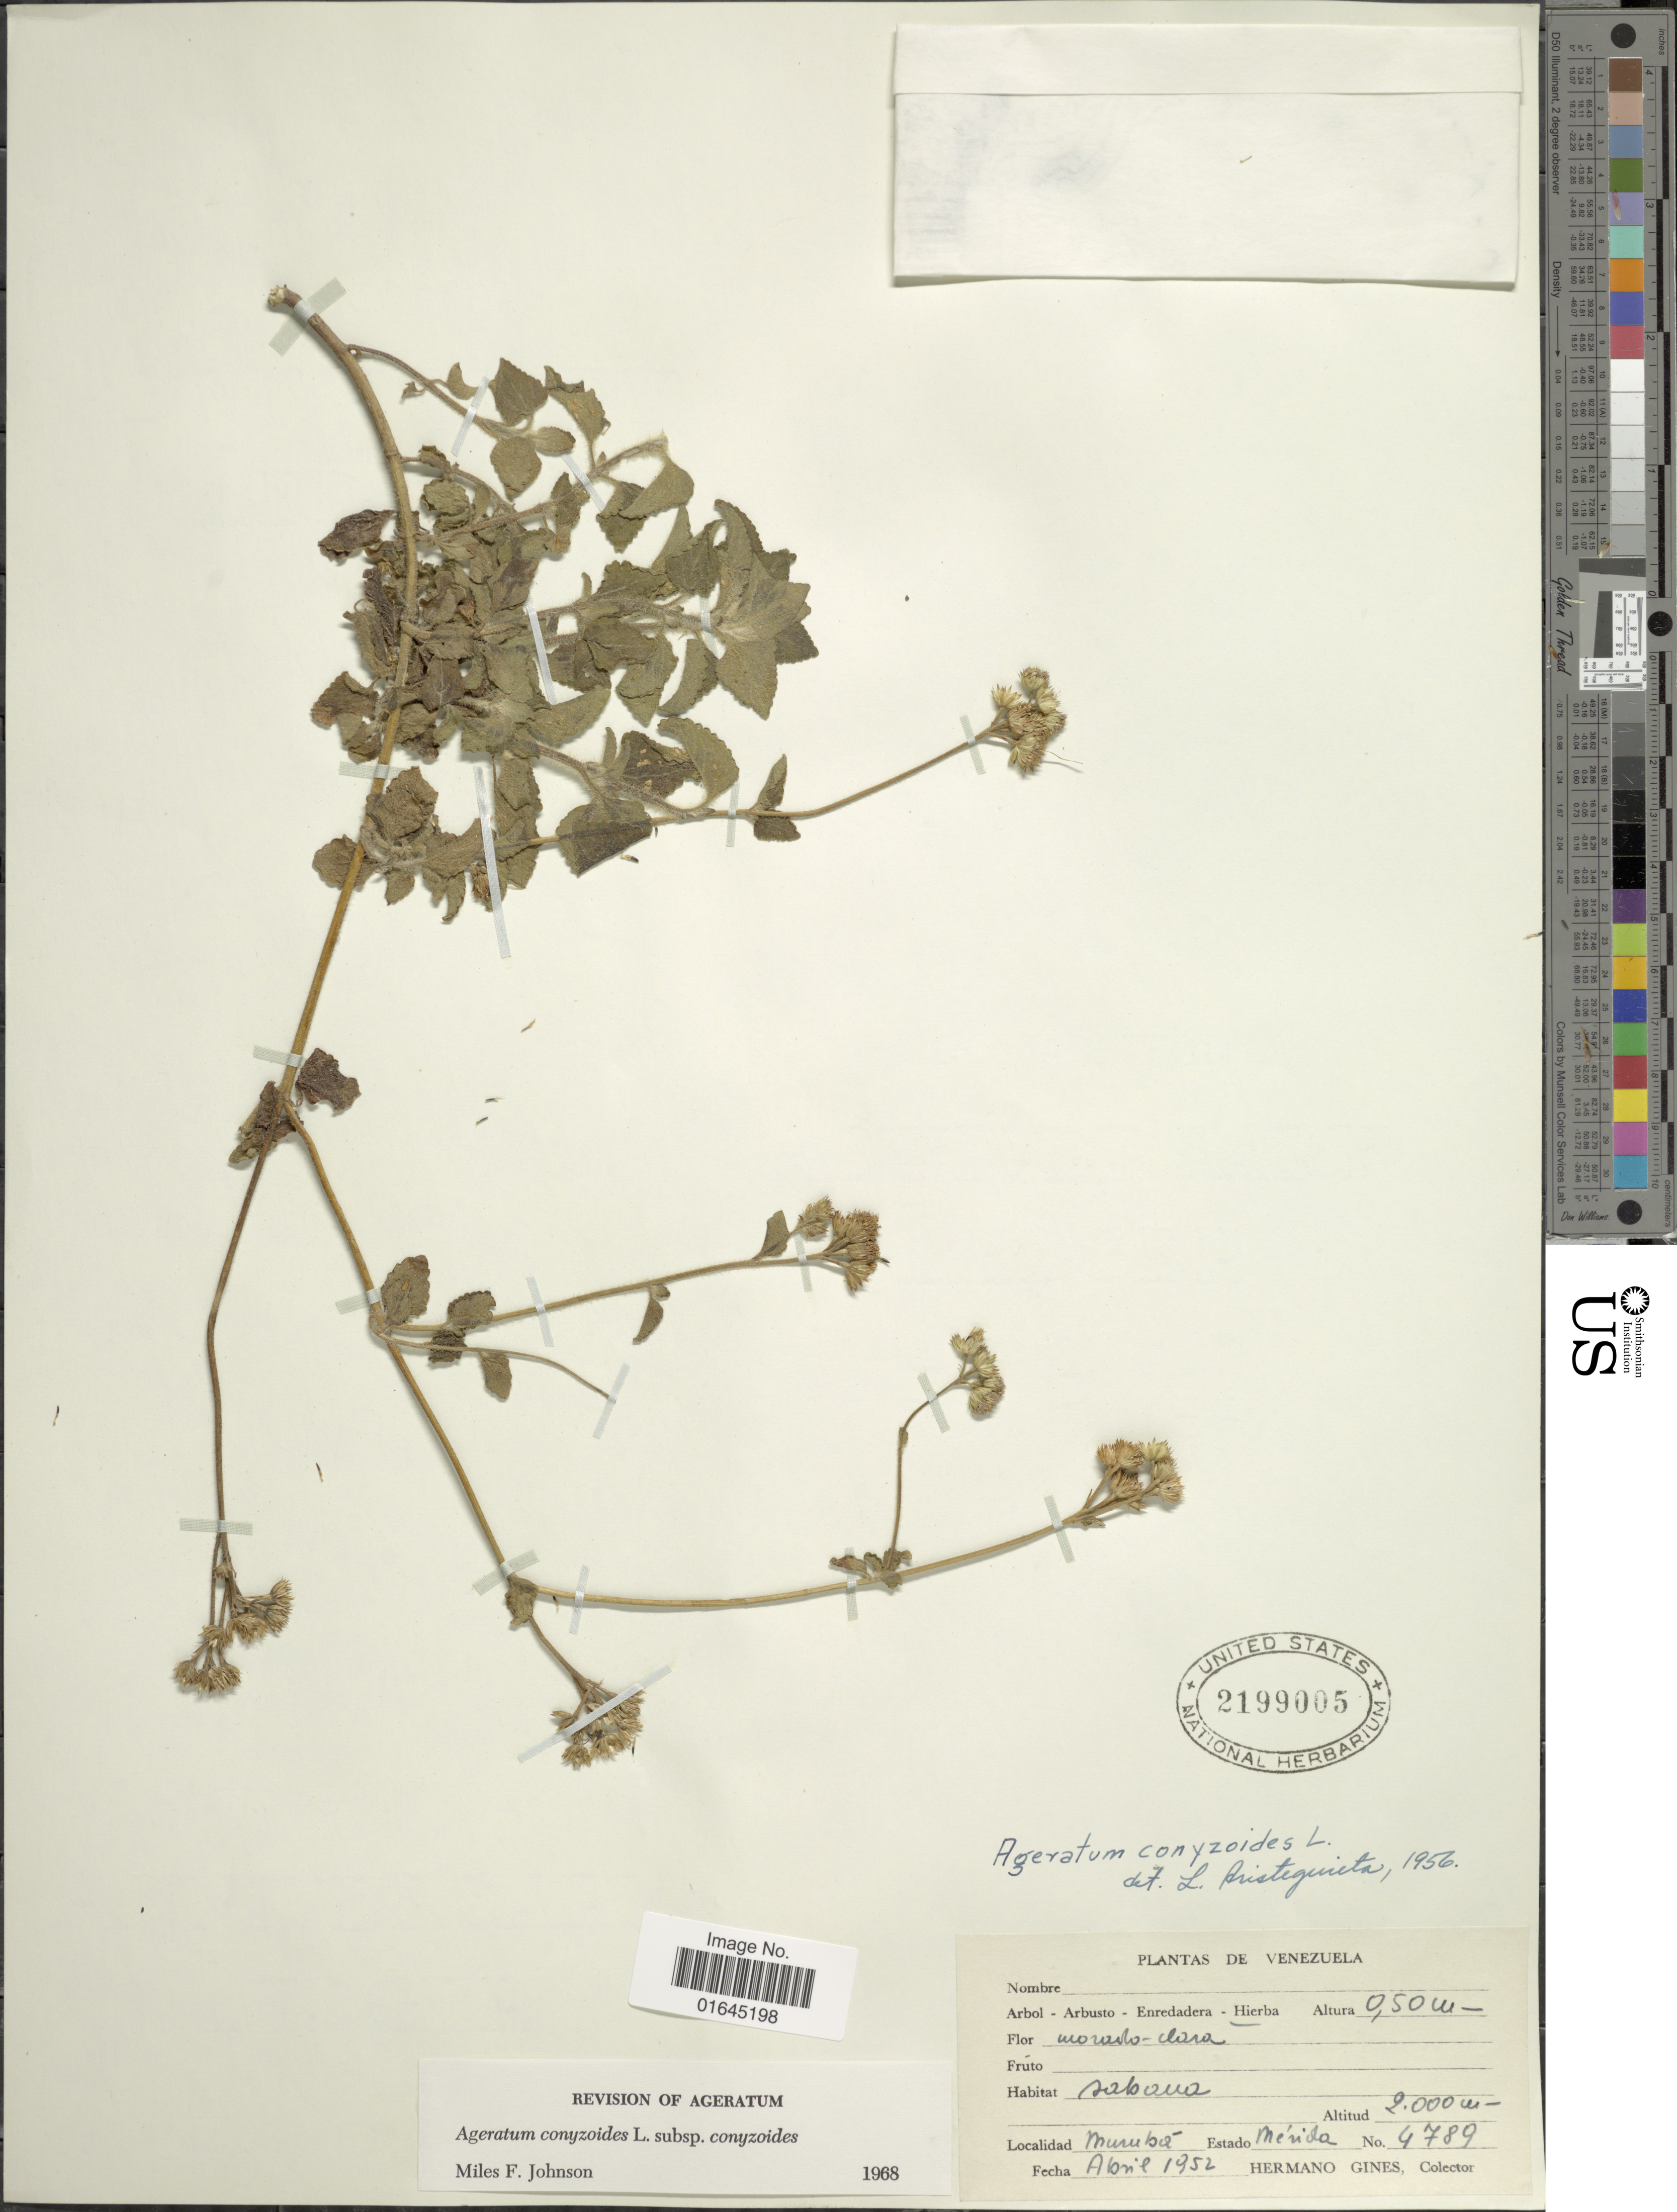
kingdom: Plantae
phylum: Tracheophyta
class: Magnoliopsida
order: Asterales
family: Asteraceae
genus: Ageratum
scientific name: Ageratum conyzoides subsp. conyzoides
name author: L.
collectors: Bro. Gines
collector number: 4789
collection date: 1952-04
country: Venezuela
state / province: Mérida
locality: Murubá, Estado: Mérida.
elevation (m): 2000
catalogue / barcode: US 2199005